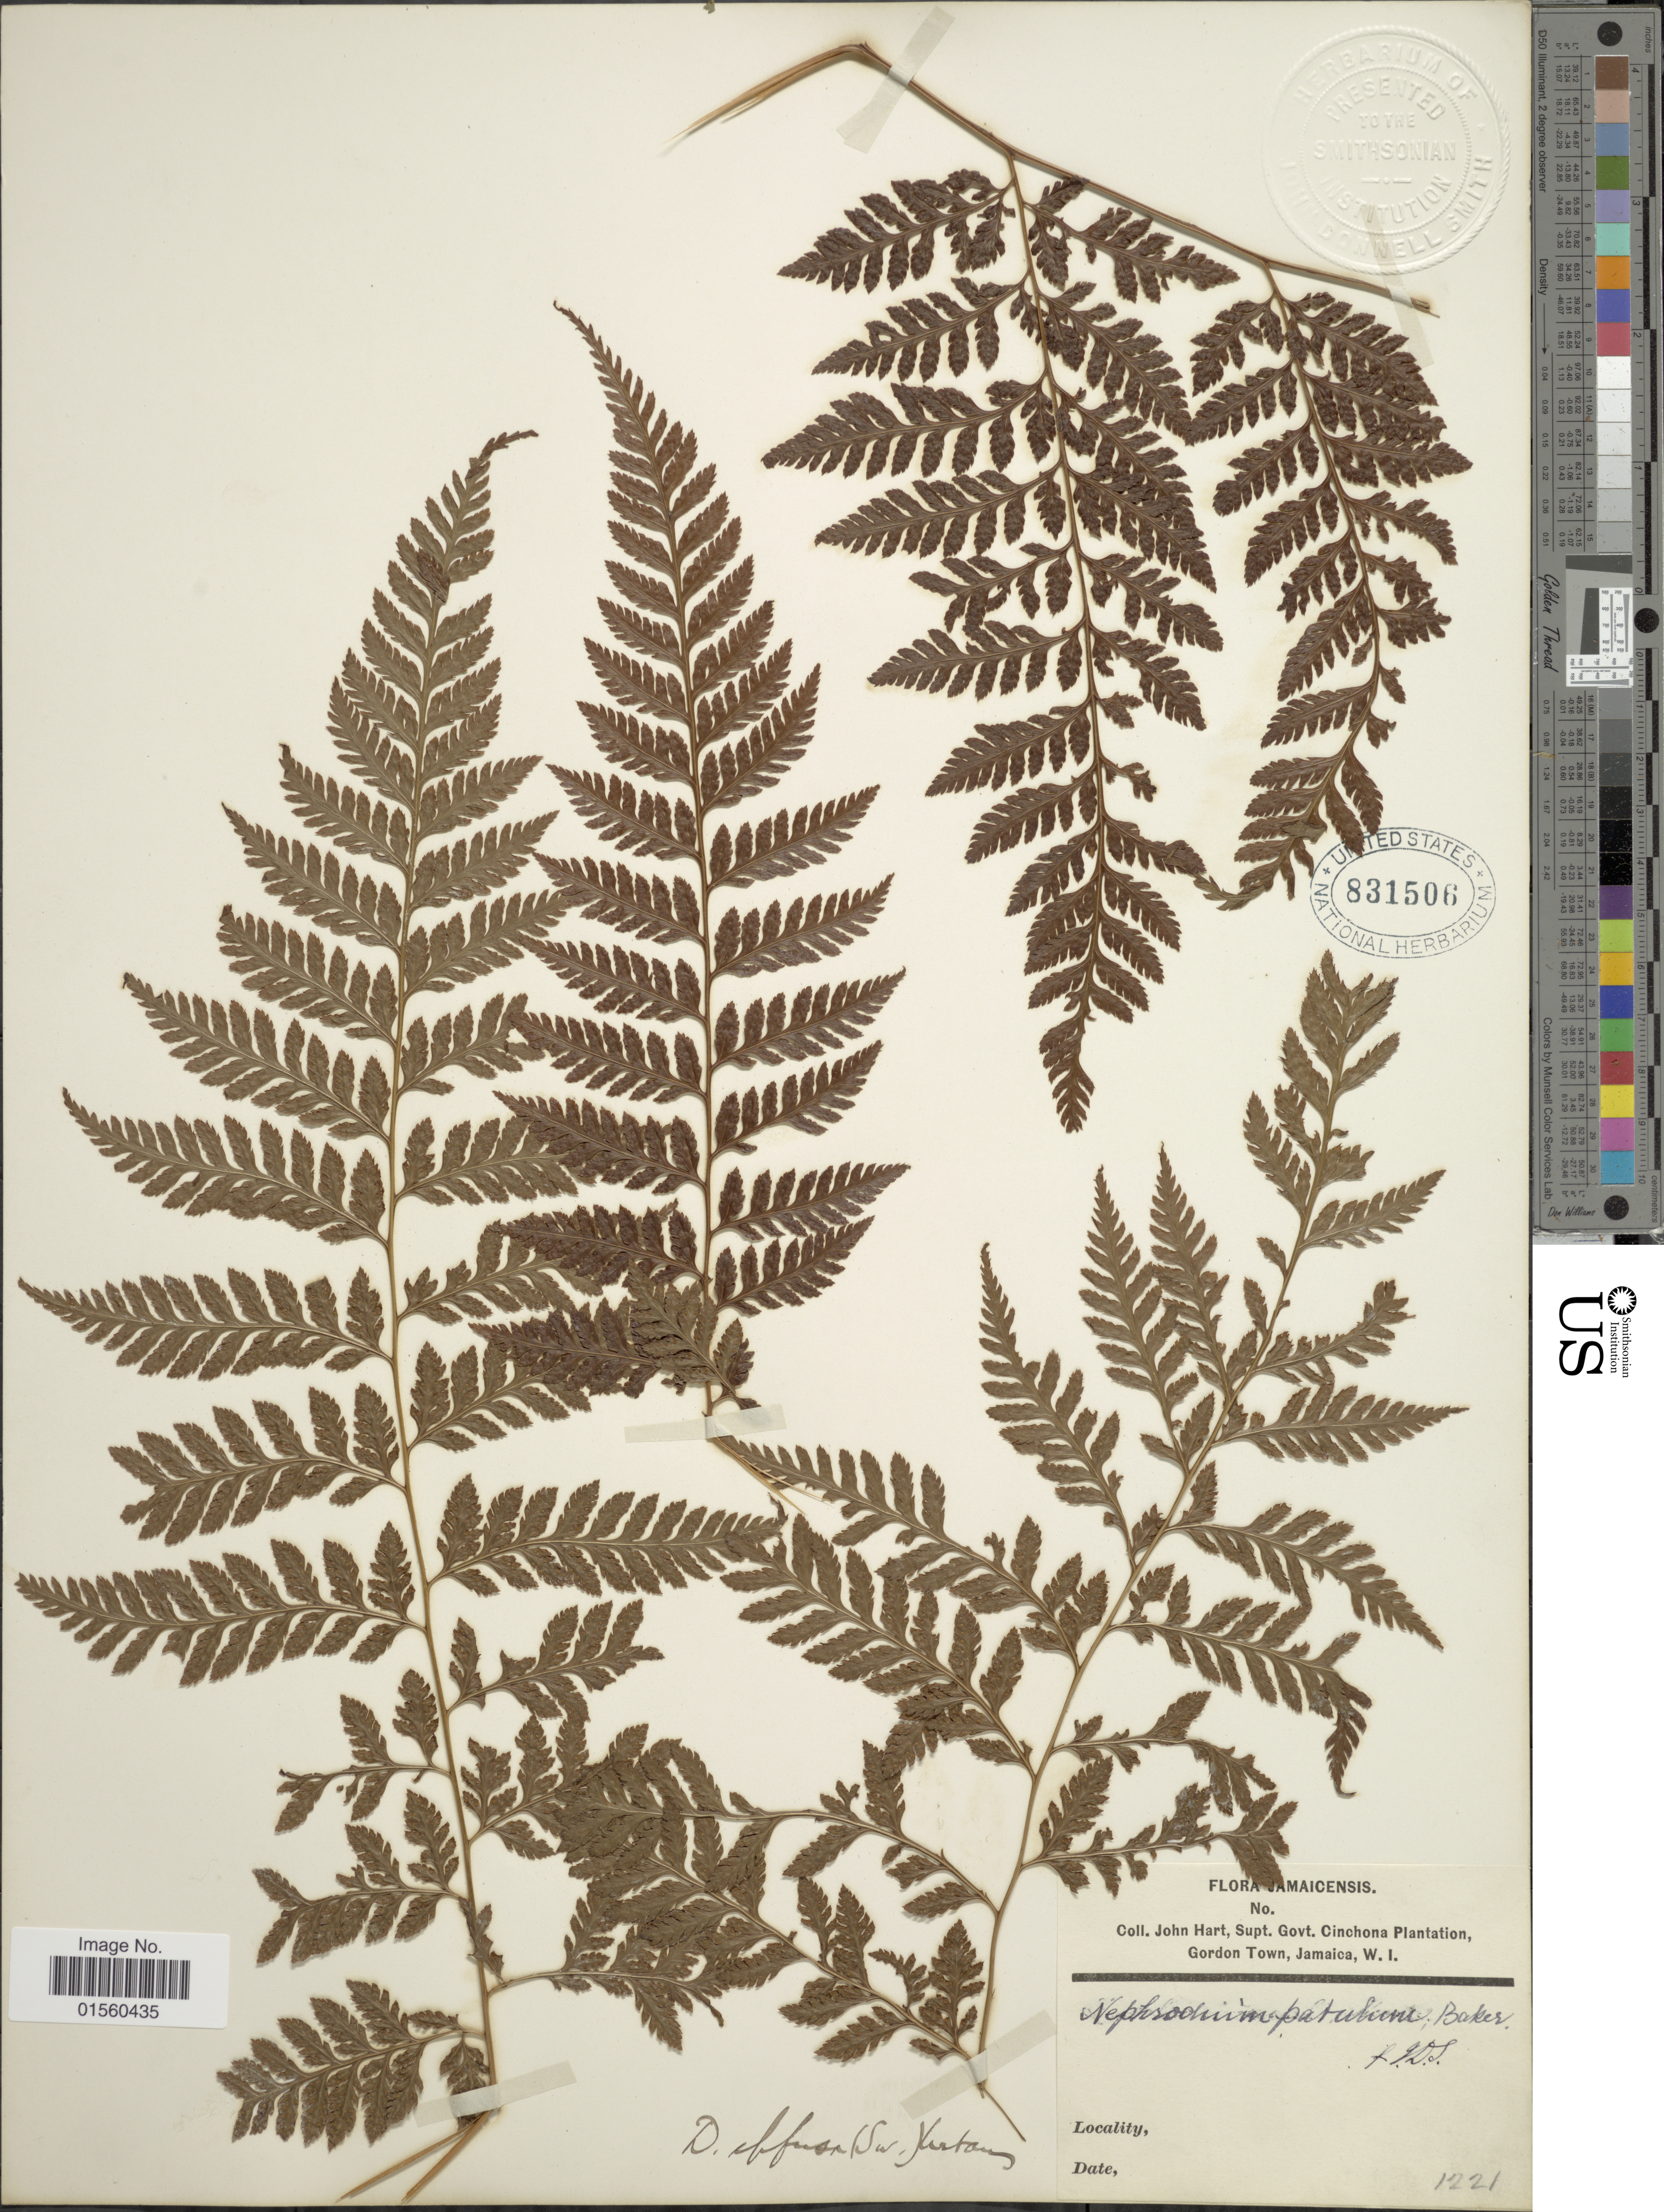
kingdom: Plantae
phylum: Tracheophyta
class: Polypodiopsida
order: Polypodiales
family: Dryopteridaceae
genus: Parapolystichum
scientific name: Parapolystichum effusum var. effusum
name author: (Sw.) Ching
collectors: J. H. Hart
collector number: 1221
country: Jamaica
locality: Jamaicensis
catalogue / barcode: US 831506